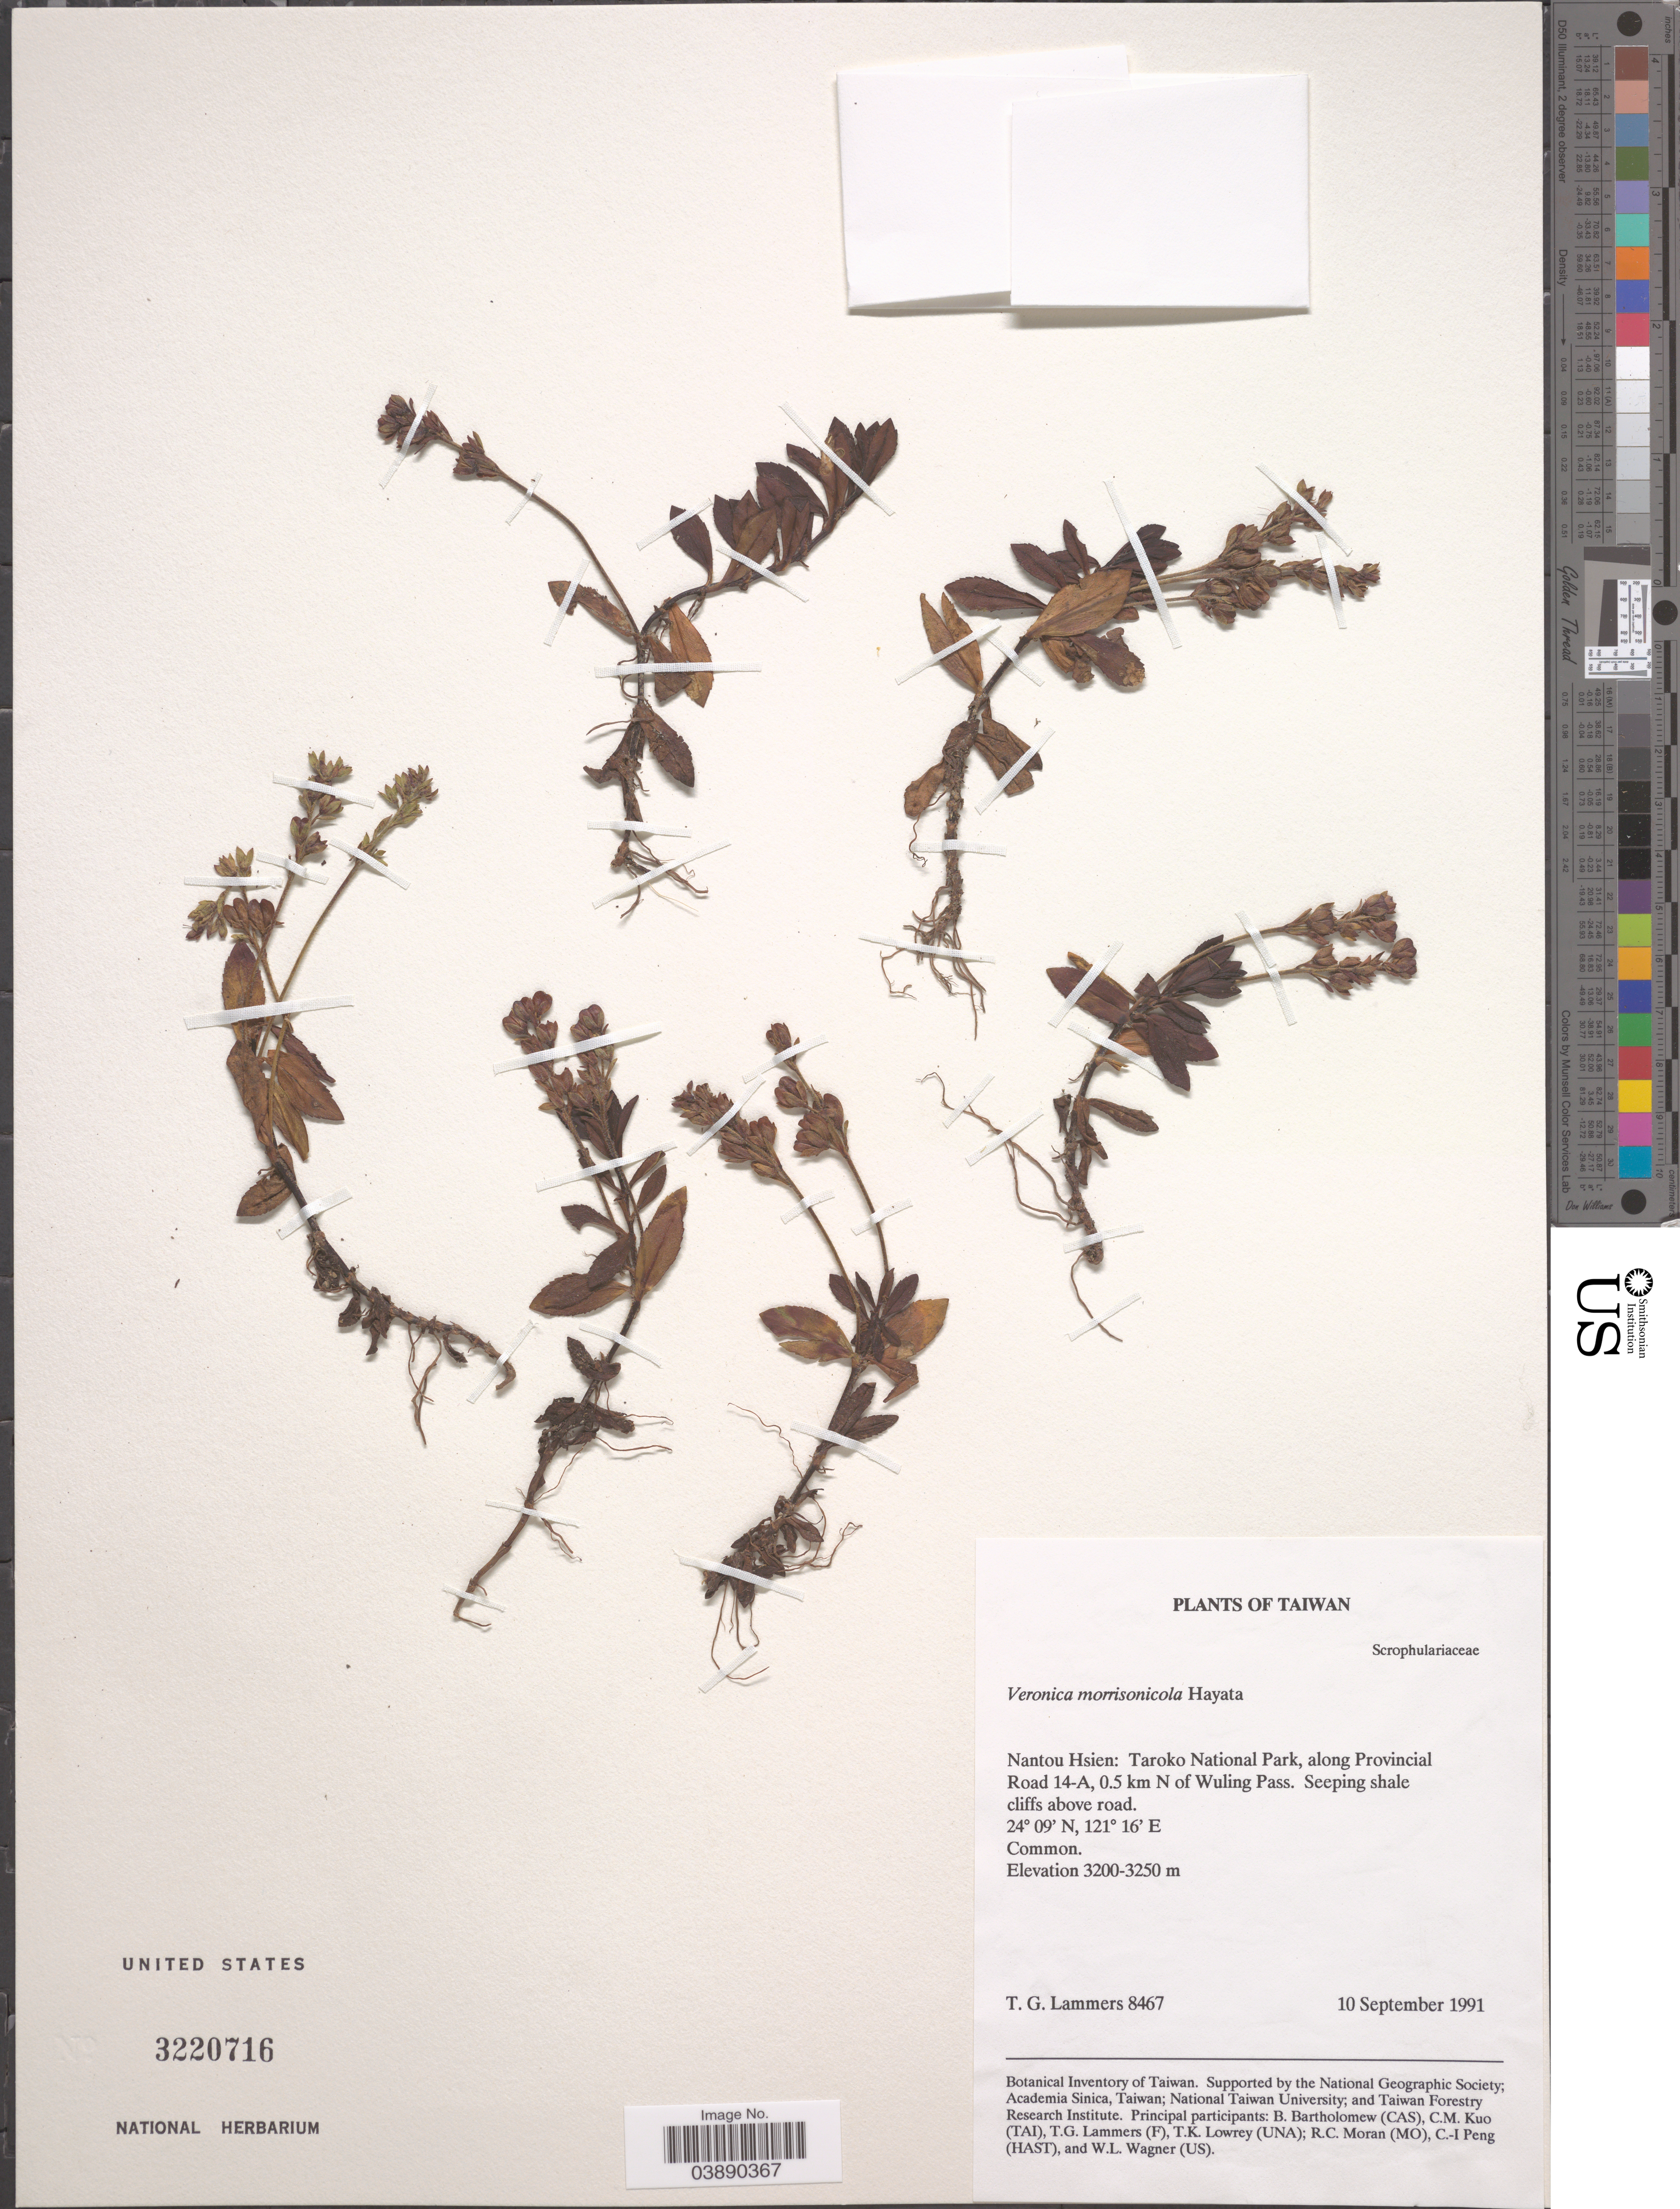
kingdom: Plantae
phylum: Tracheophyta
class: Magnoliopsida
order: Lamiales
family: Plantaginaceae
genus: Veronica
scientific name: Veronica morrisonicola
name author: Hayata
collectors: T. Lammers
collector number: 8467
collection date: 1991-09-10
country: Taiwan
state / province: Nantou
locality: Nantou Hsien: Taroko National Park, along Provincial Road 14-A, 0.5 km N of Wuling Pass. Above road.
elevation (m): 3200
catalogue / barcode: US 3220716